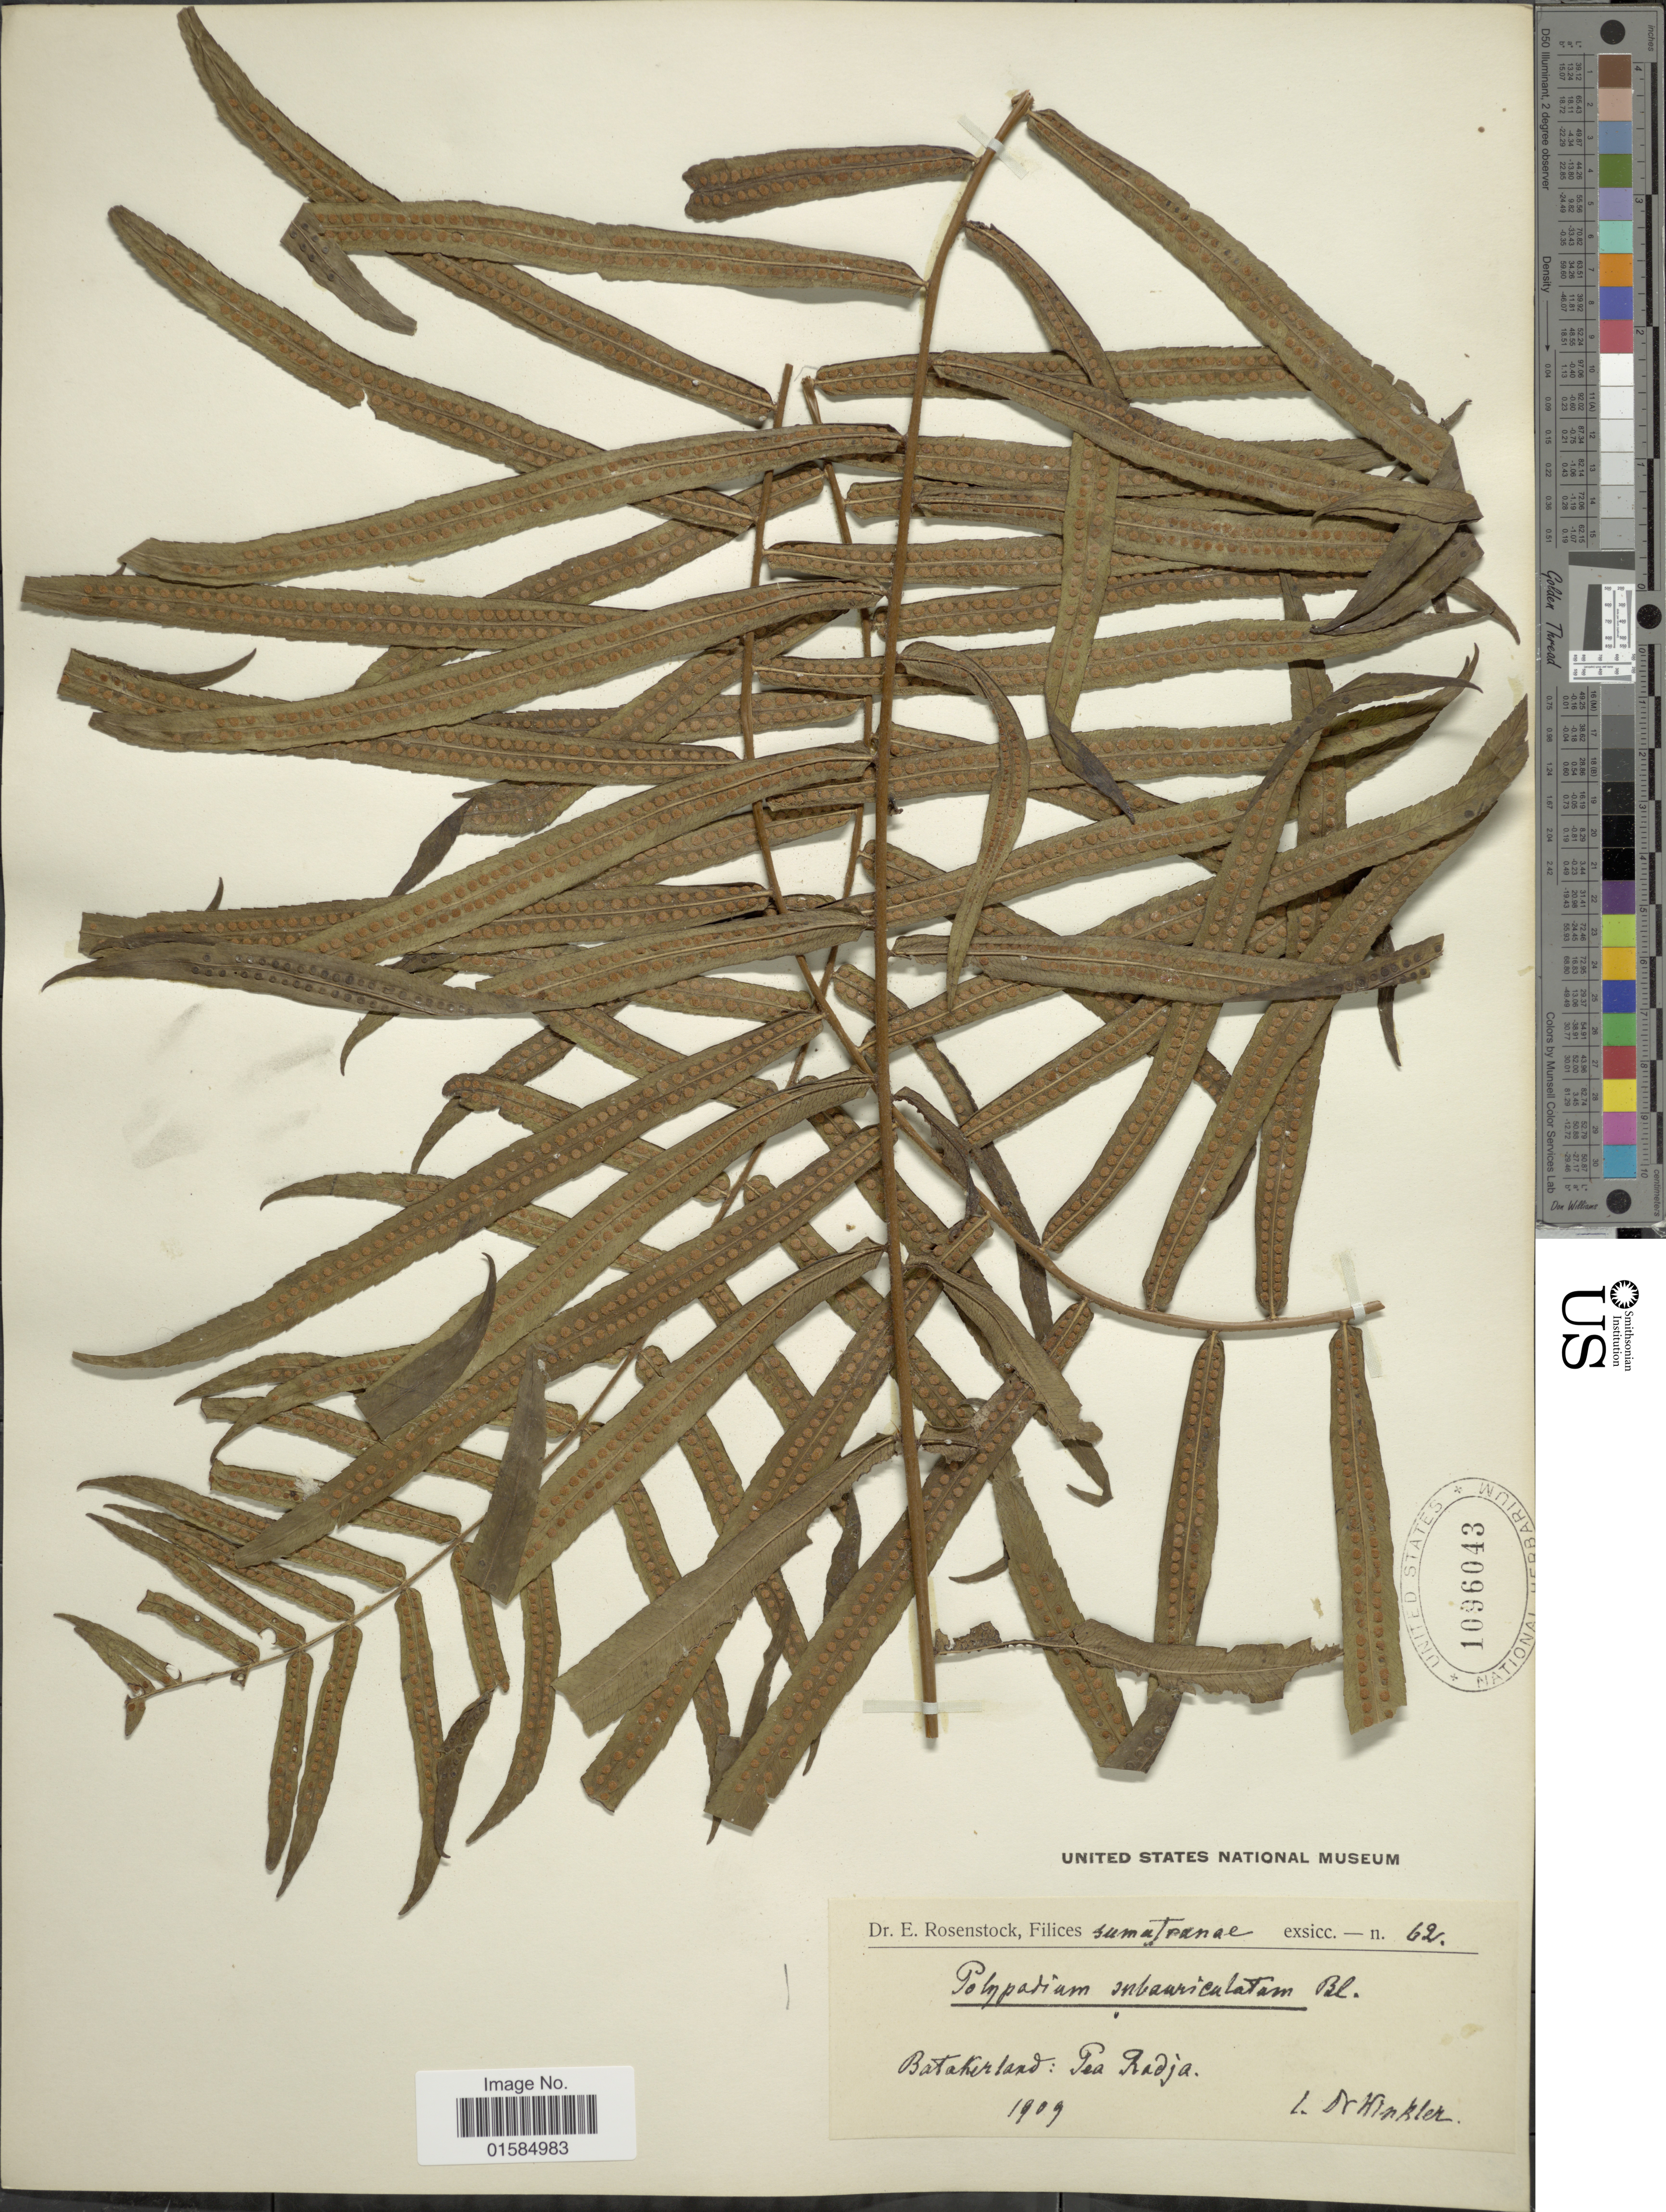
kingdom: Plantae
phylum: Tracheophyta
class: Polypodiopsida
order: Polypodiales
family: Polypodiaceae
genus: Goniophlebium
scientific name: Goniophlebium subauriculatum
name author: (Blume) C. Presl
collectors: -. Winkler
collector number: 62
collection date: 1909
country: Indonesia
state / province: Sumatra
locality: Sumatranae, Batakerland: Pea Radja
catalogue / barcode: US 1096043